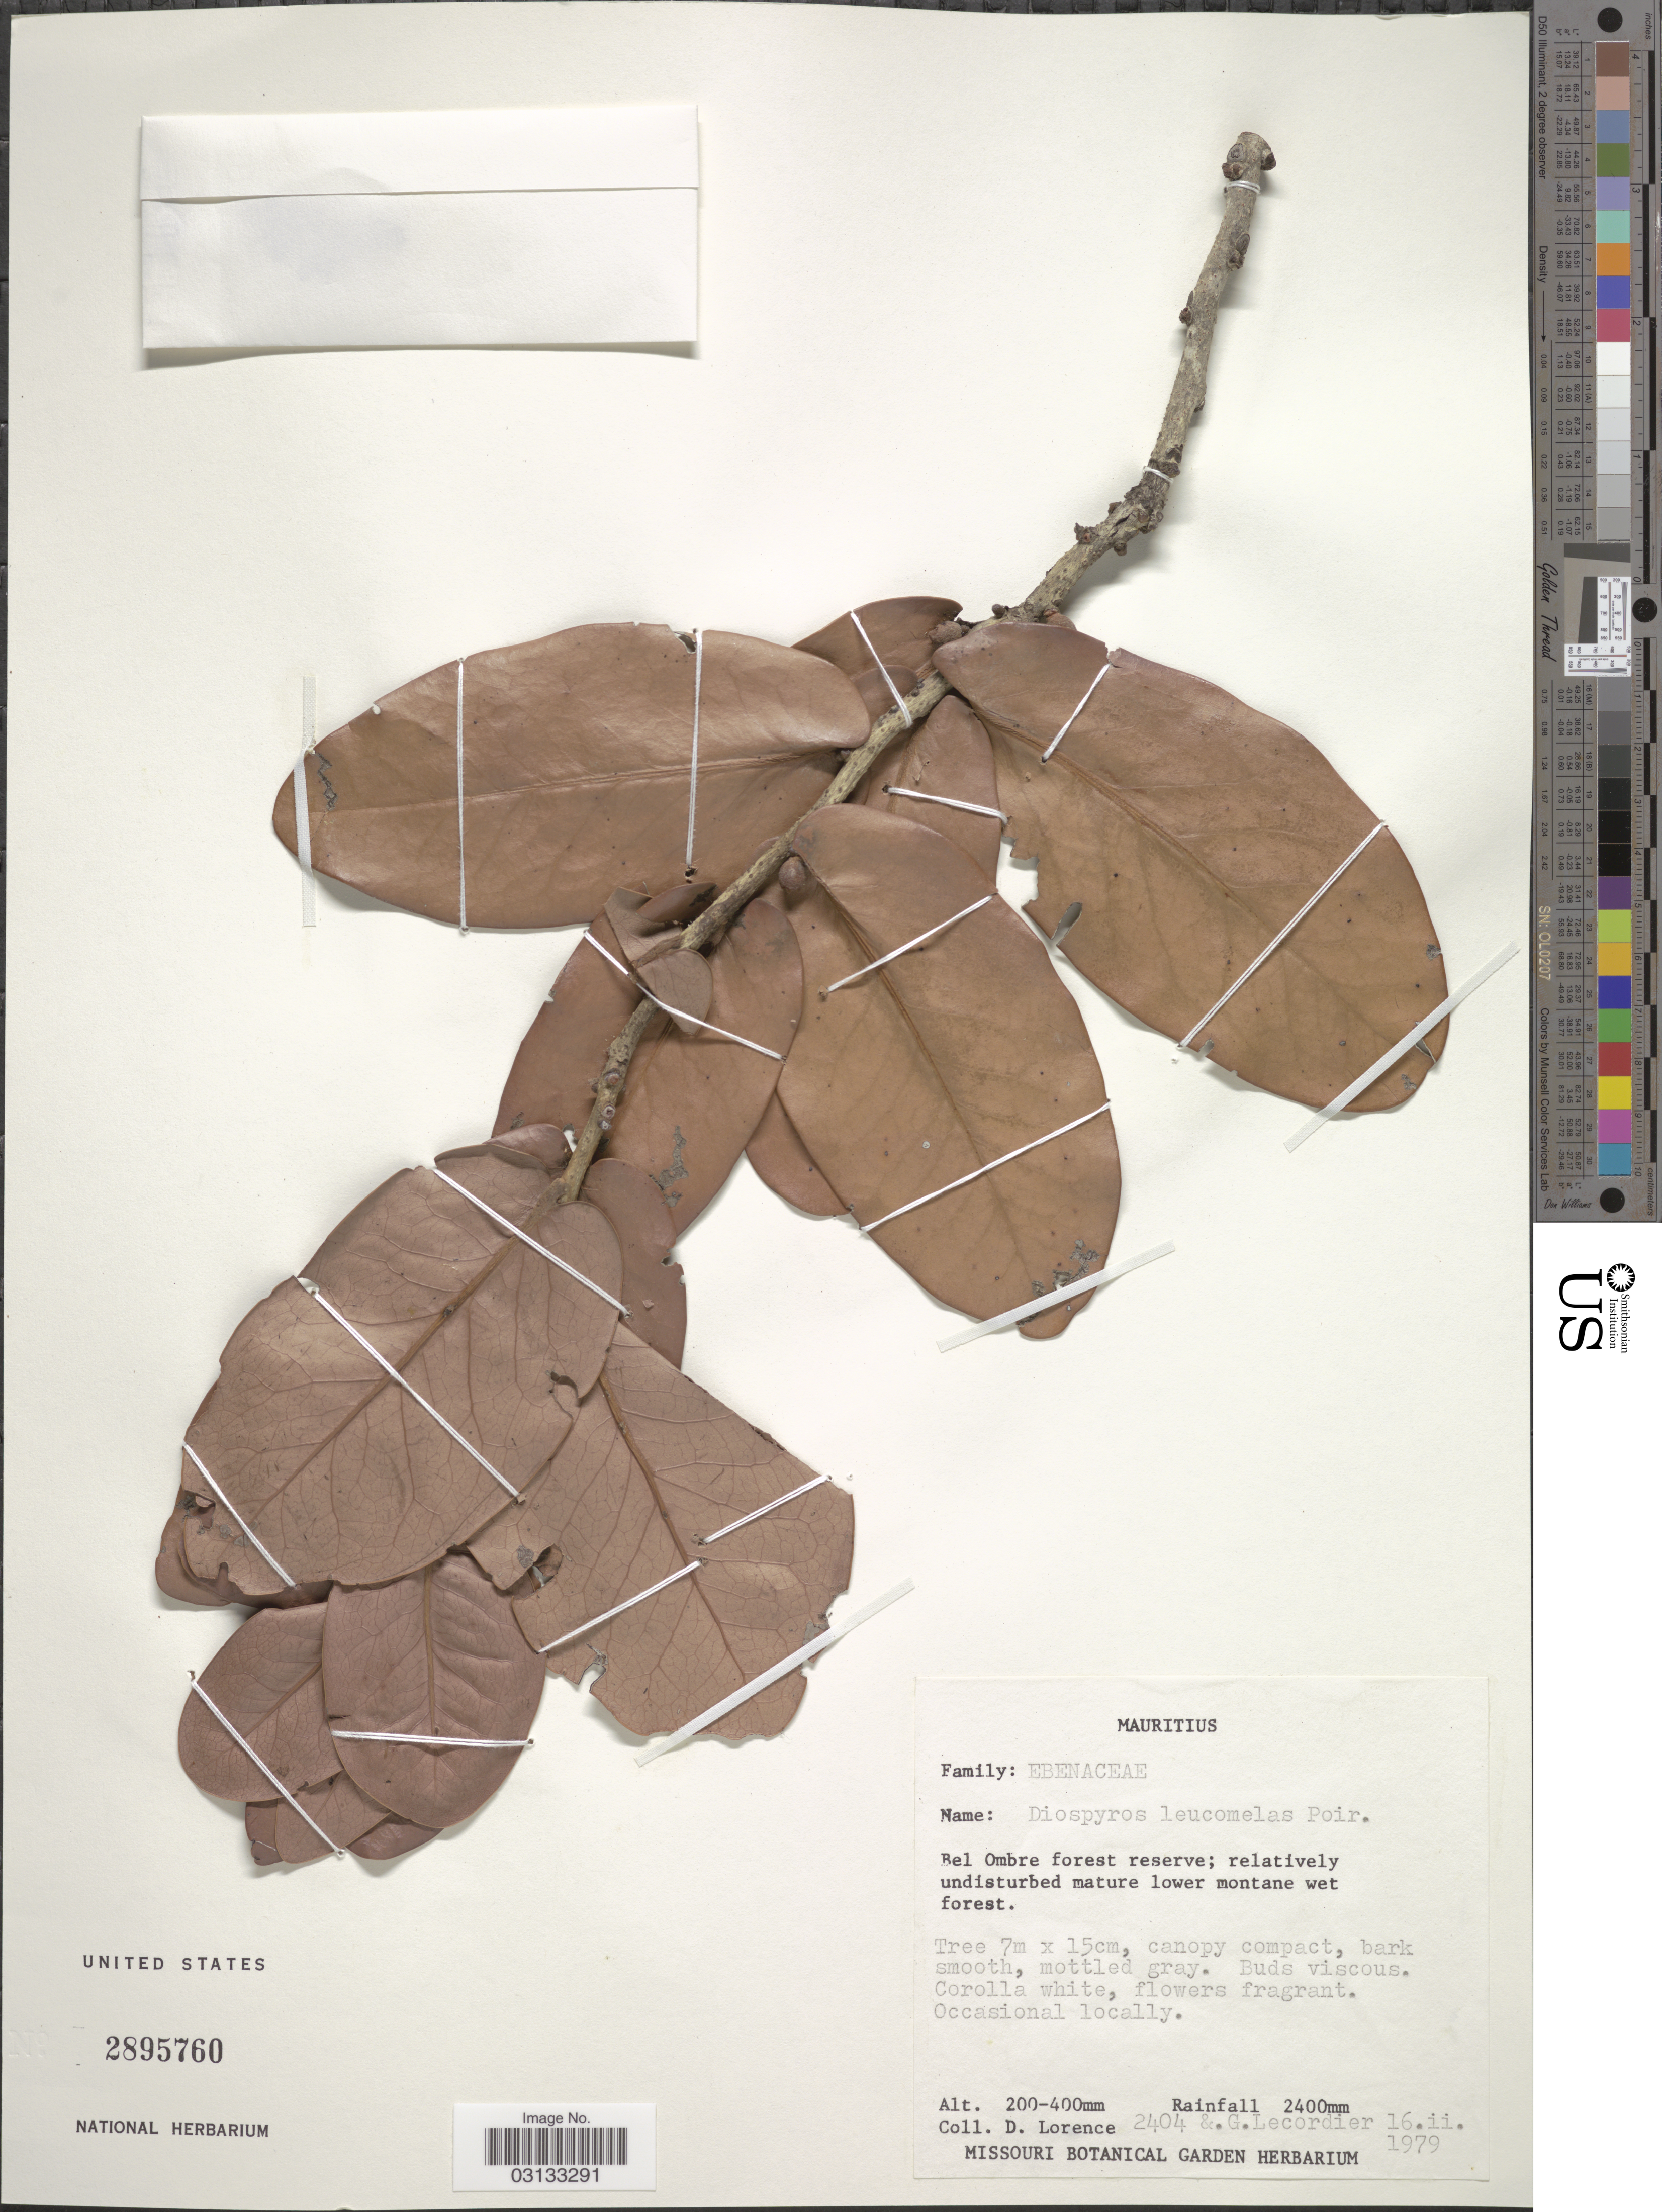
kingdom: Plantae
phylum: Tracheophyta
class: Magnoliopsida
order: Ericales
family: Ebenaceae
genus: Diospyros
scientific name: Diospyros leucomelas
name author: Poir.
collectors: D. Lorence & G. Lecordier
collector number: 2404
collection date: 1979-02-16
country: Mauritius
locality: Bel Ombre forest reserve.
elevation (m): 200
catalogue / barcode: US 2895760